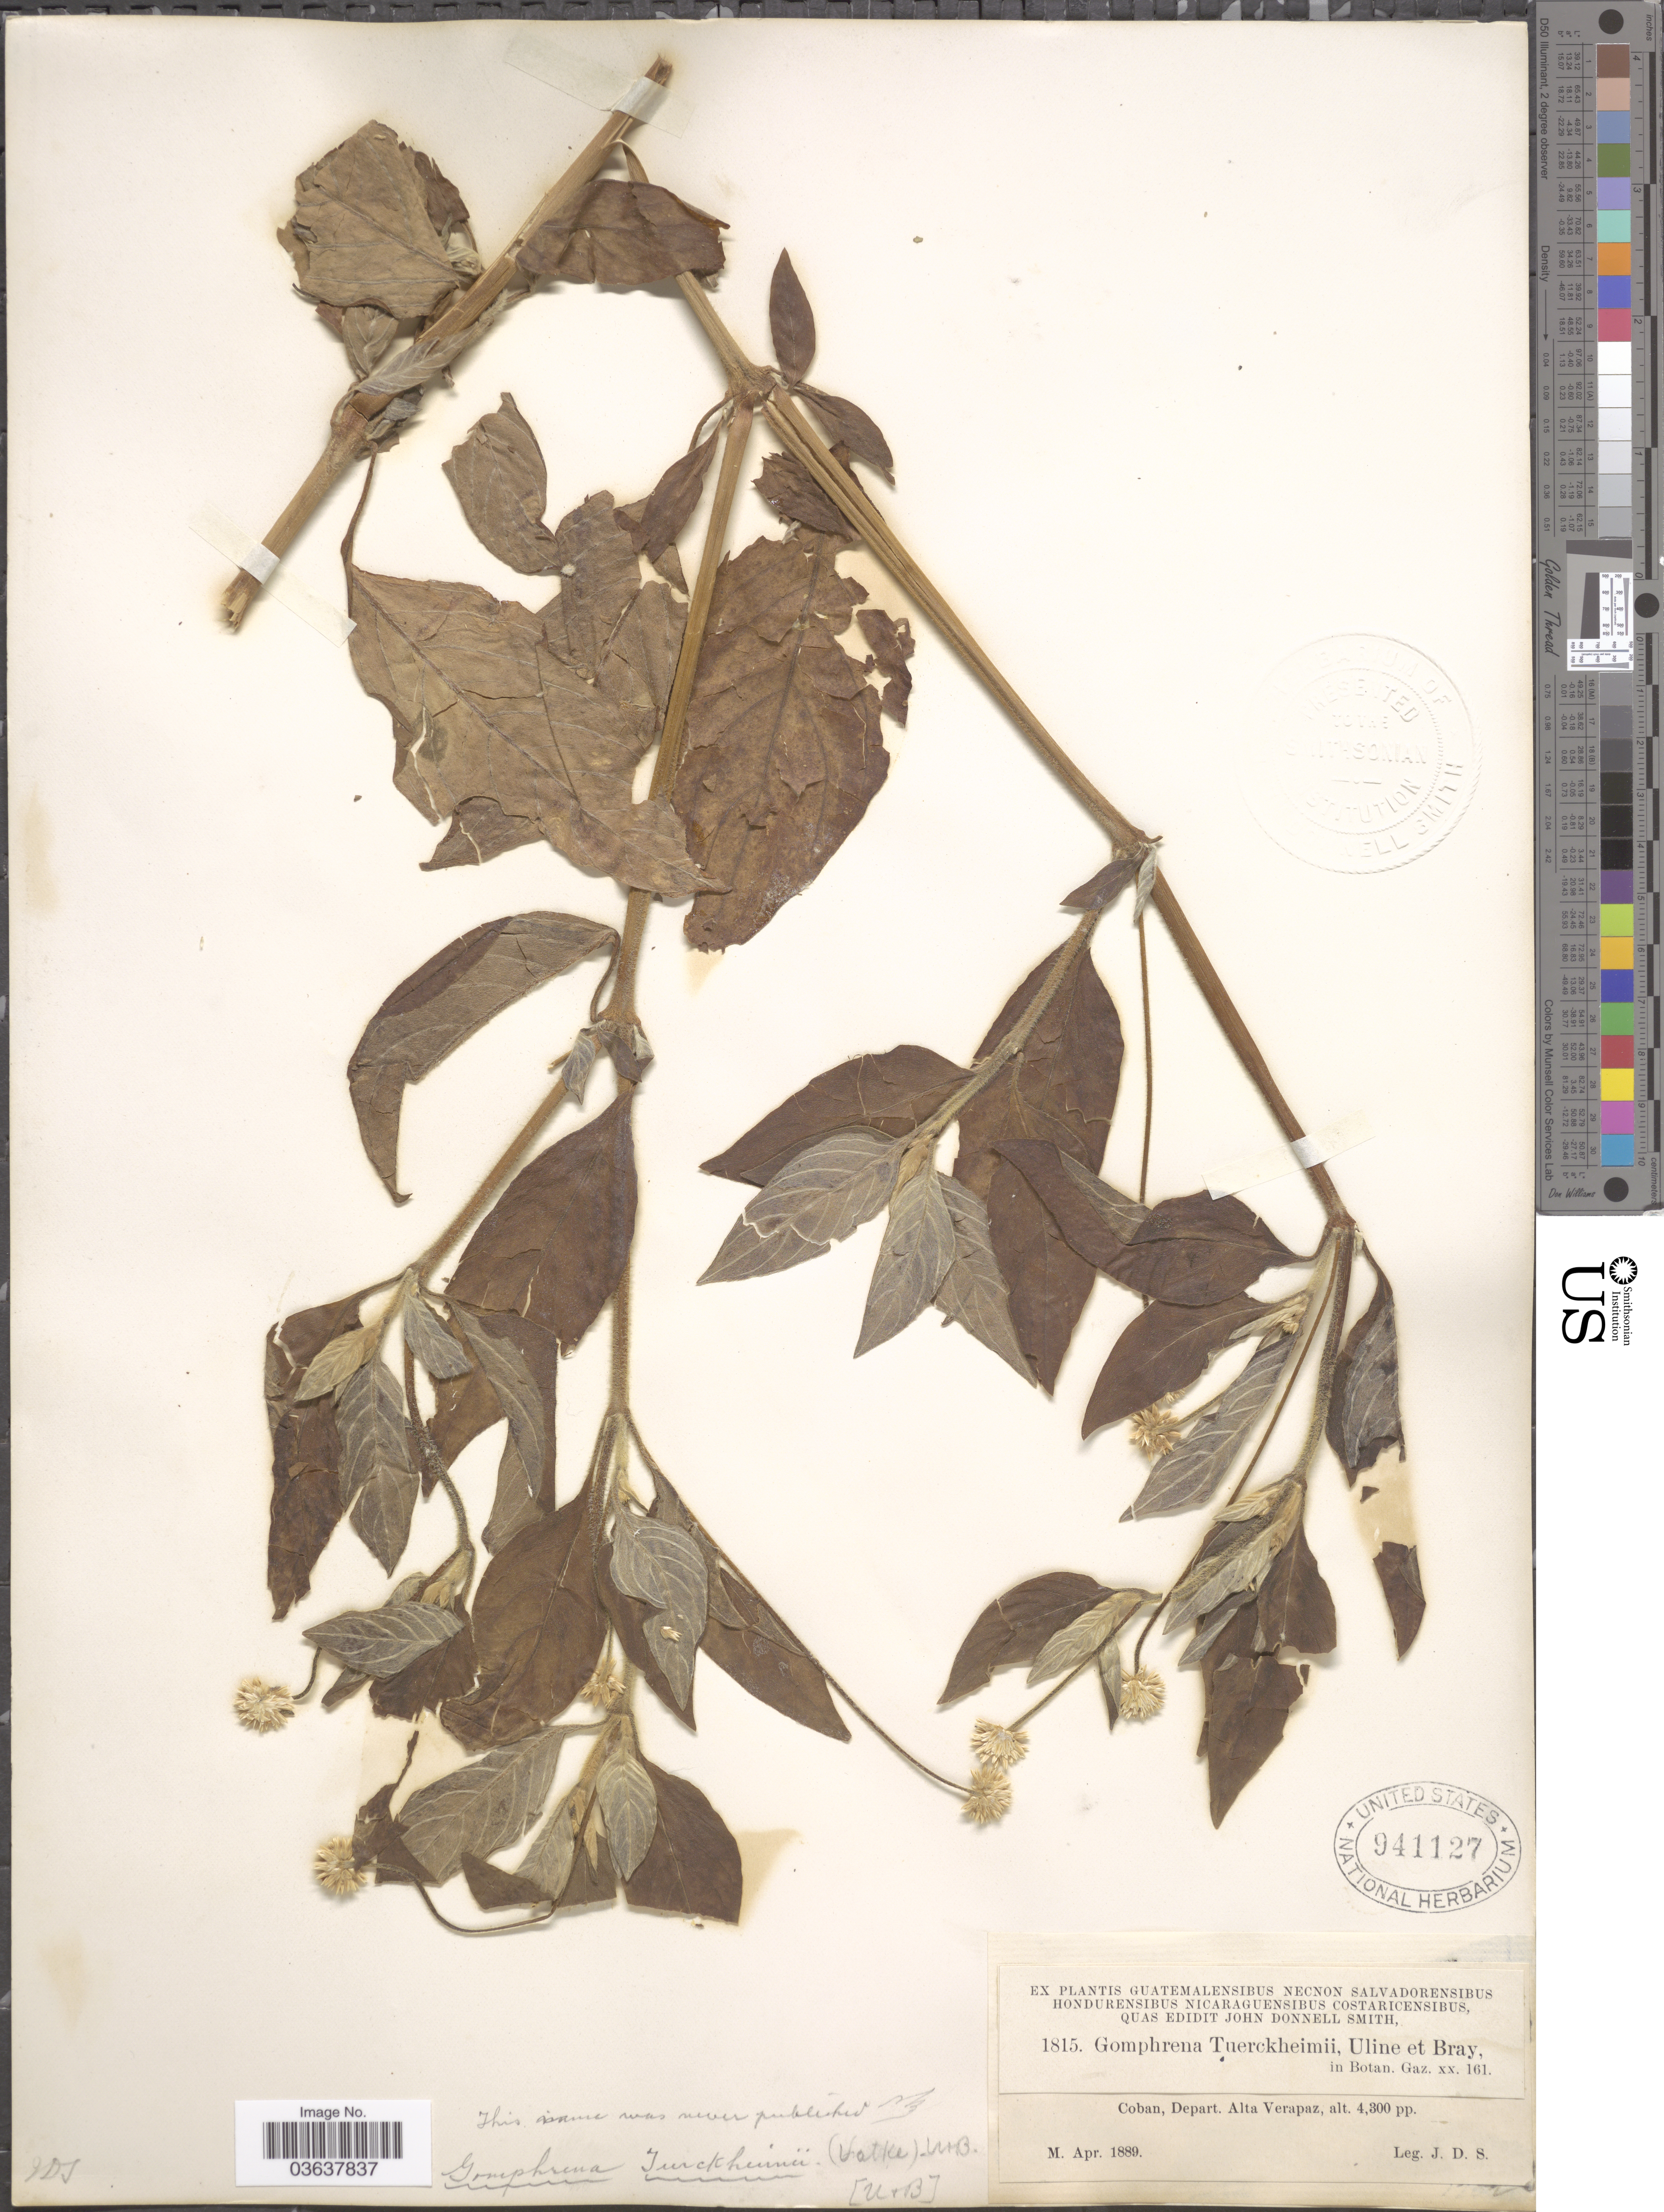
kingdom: Plantae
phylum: Tracheophyta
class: Magnoliopsida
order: Caryophyllales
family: Amaranthaceae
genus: Gomphrena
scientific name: Gomphrena tuerckheimii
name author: Uline & W.L. Bray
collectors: J. Donnell Smith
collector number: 1815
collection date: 1889-04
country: Guatemala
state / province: Alta Verapaz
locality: Coban, Depart. Alta Verapaz.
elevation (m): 1311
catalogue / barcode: US 941127